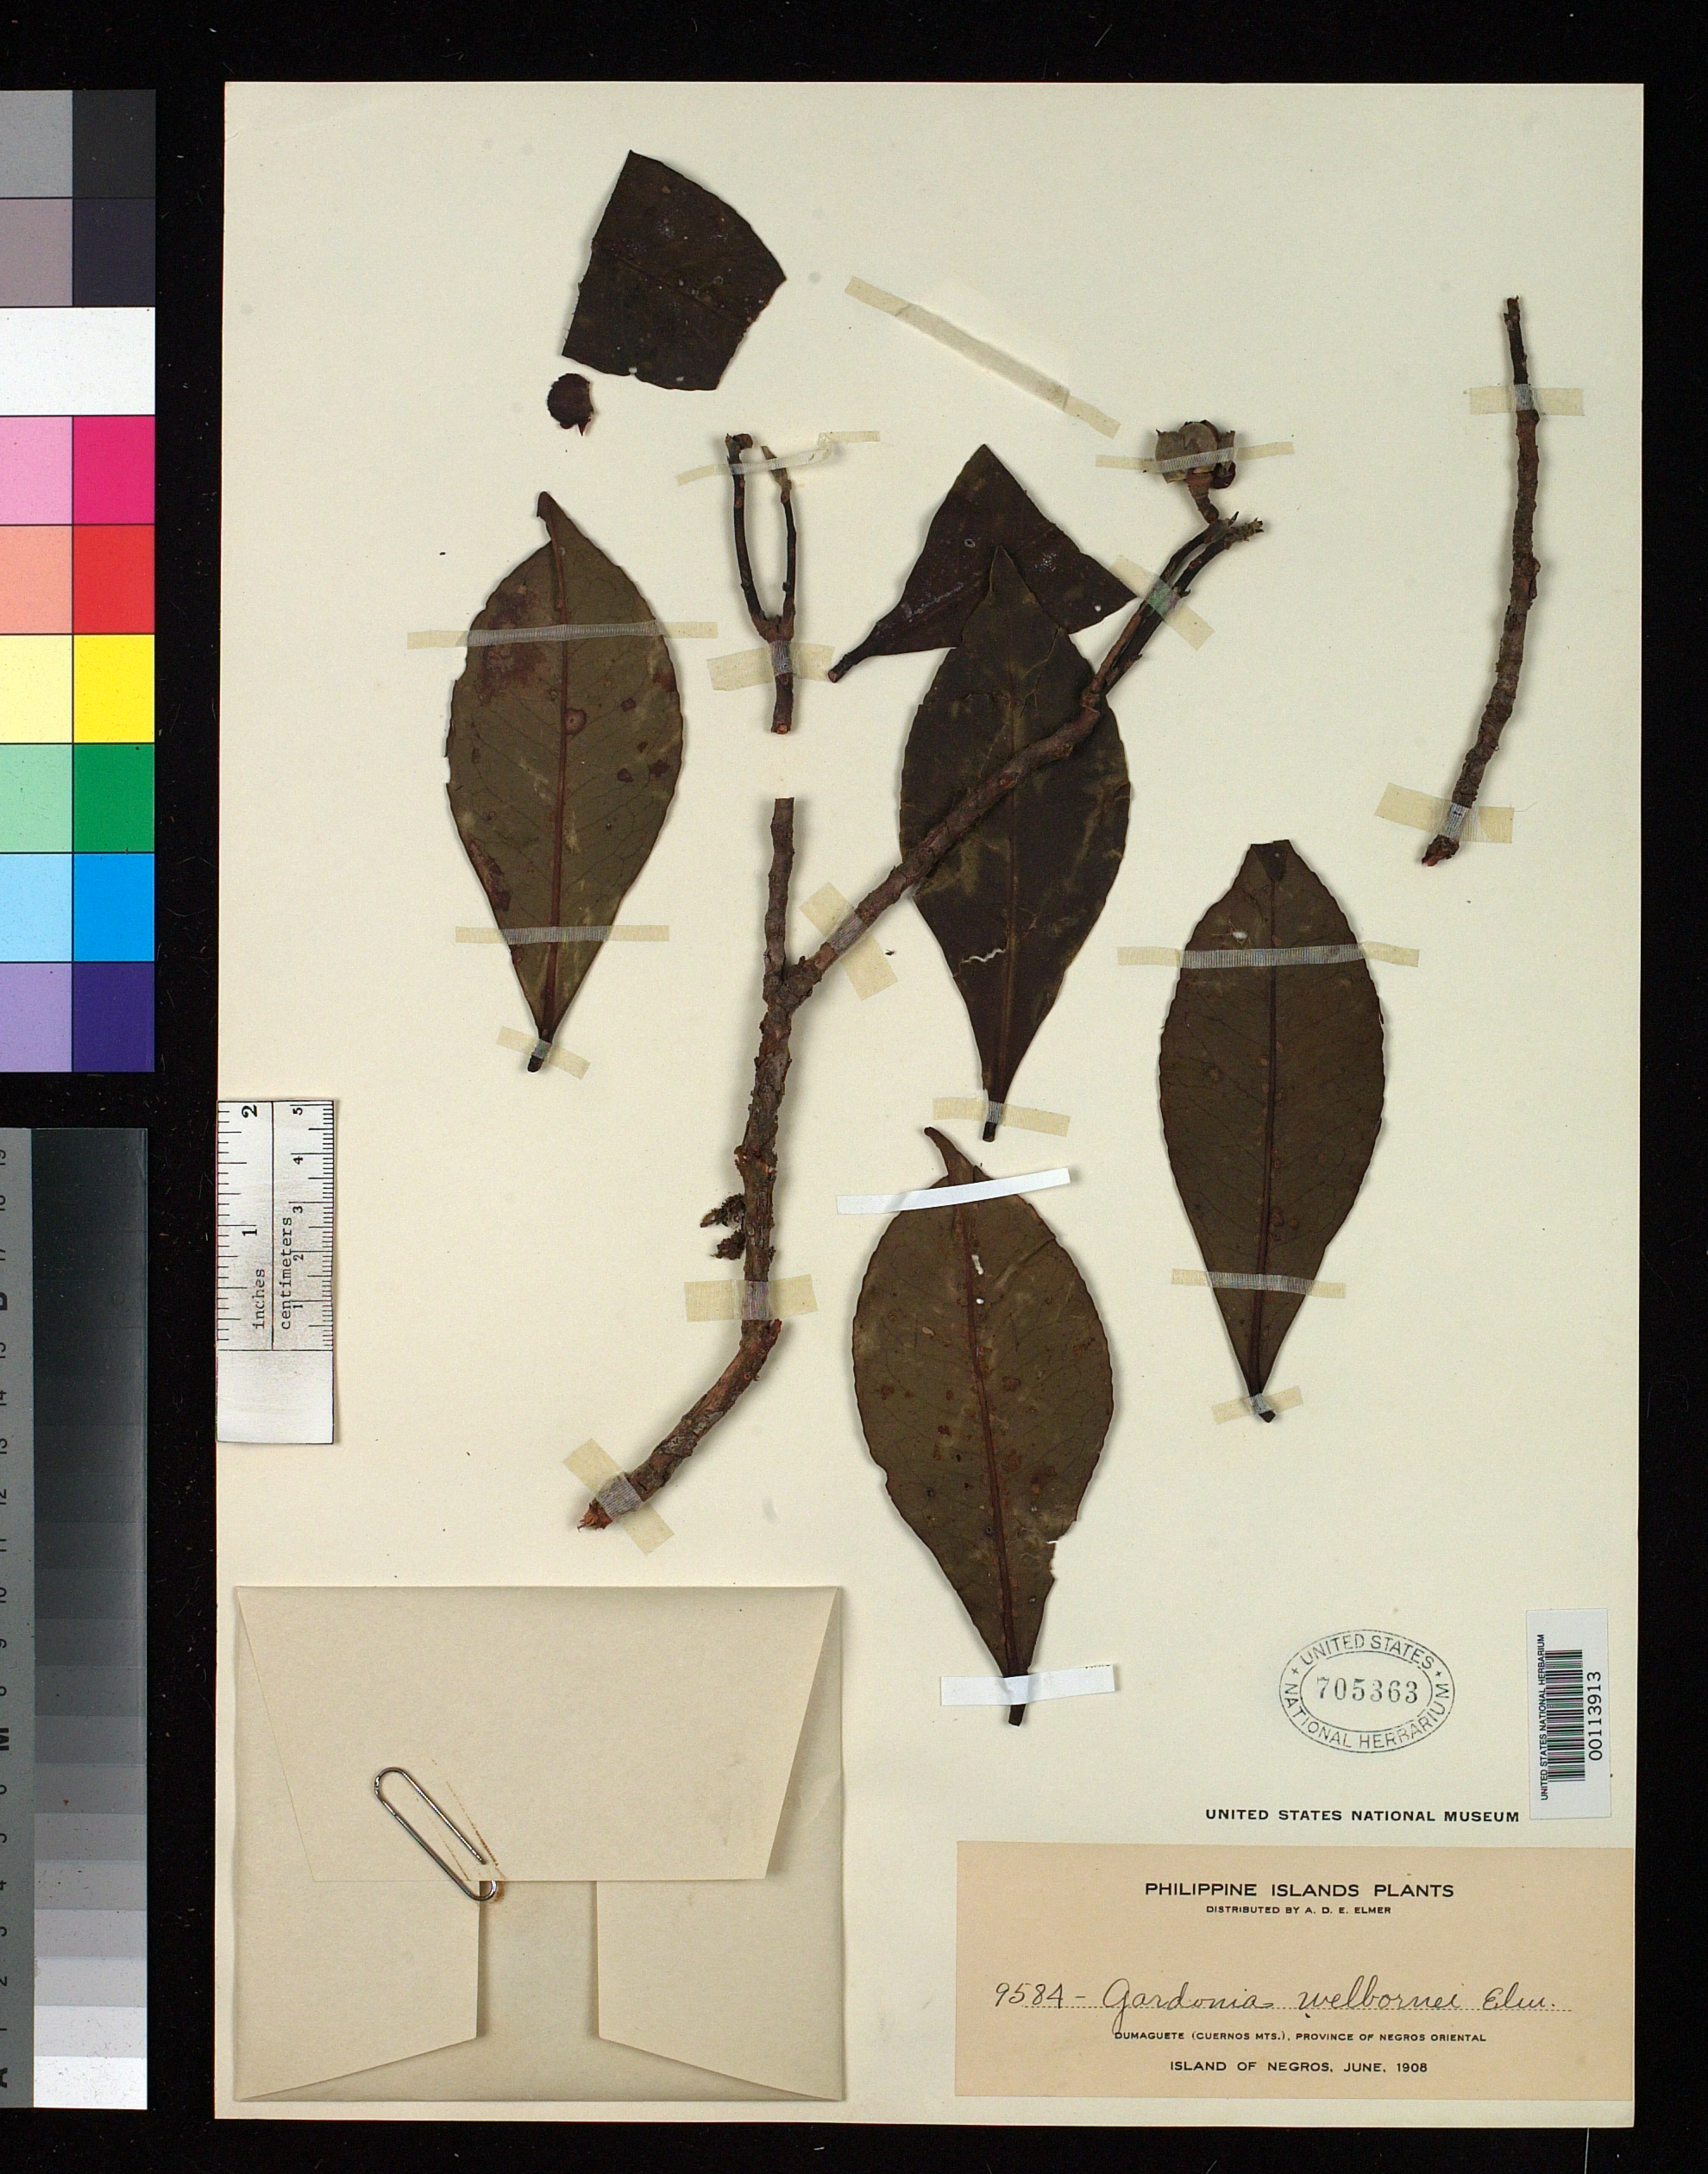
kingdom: Plantae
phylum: Tracheophyta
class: Magnoliopsida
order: Ericales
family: Theaceae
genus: Gordonia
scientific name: Gordonia welbornii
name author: Elmer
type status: Possible Type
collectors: A. D. E. Elmer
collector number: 9584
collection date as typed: Jun 1908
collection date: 1908-06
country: Philippines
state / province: Central Visayas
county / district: Negros Oriental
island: Negros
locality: Dumaguete (Cuernos Mts.), Province of Negros Oriental.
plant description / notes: Probably original material but dubiously an isotype; same collector number & locality as type collection, but protologue cites collection date as March 1908 (this specimen collected June 1908).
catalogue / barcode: US 705363